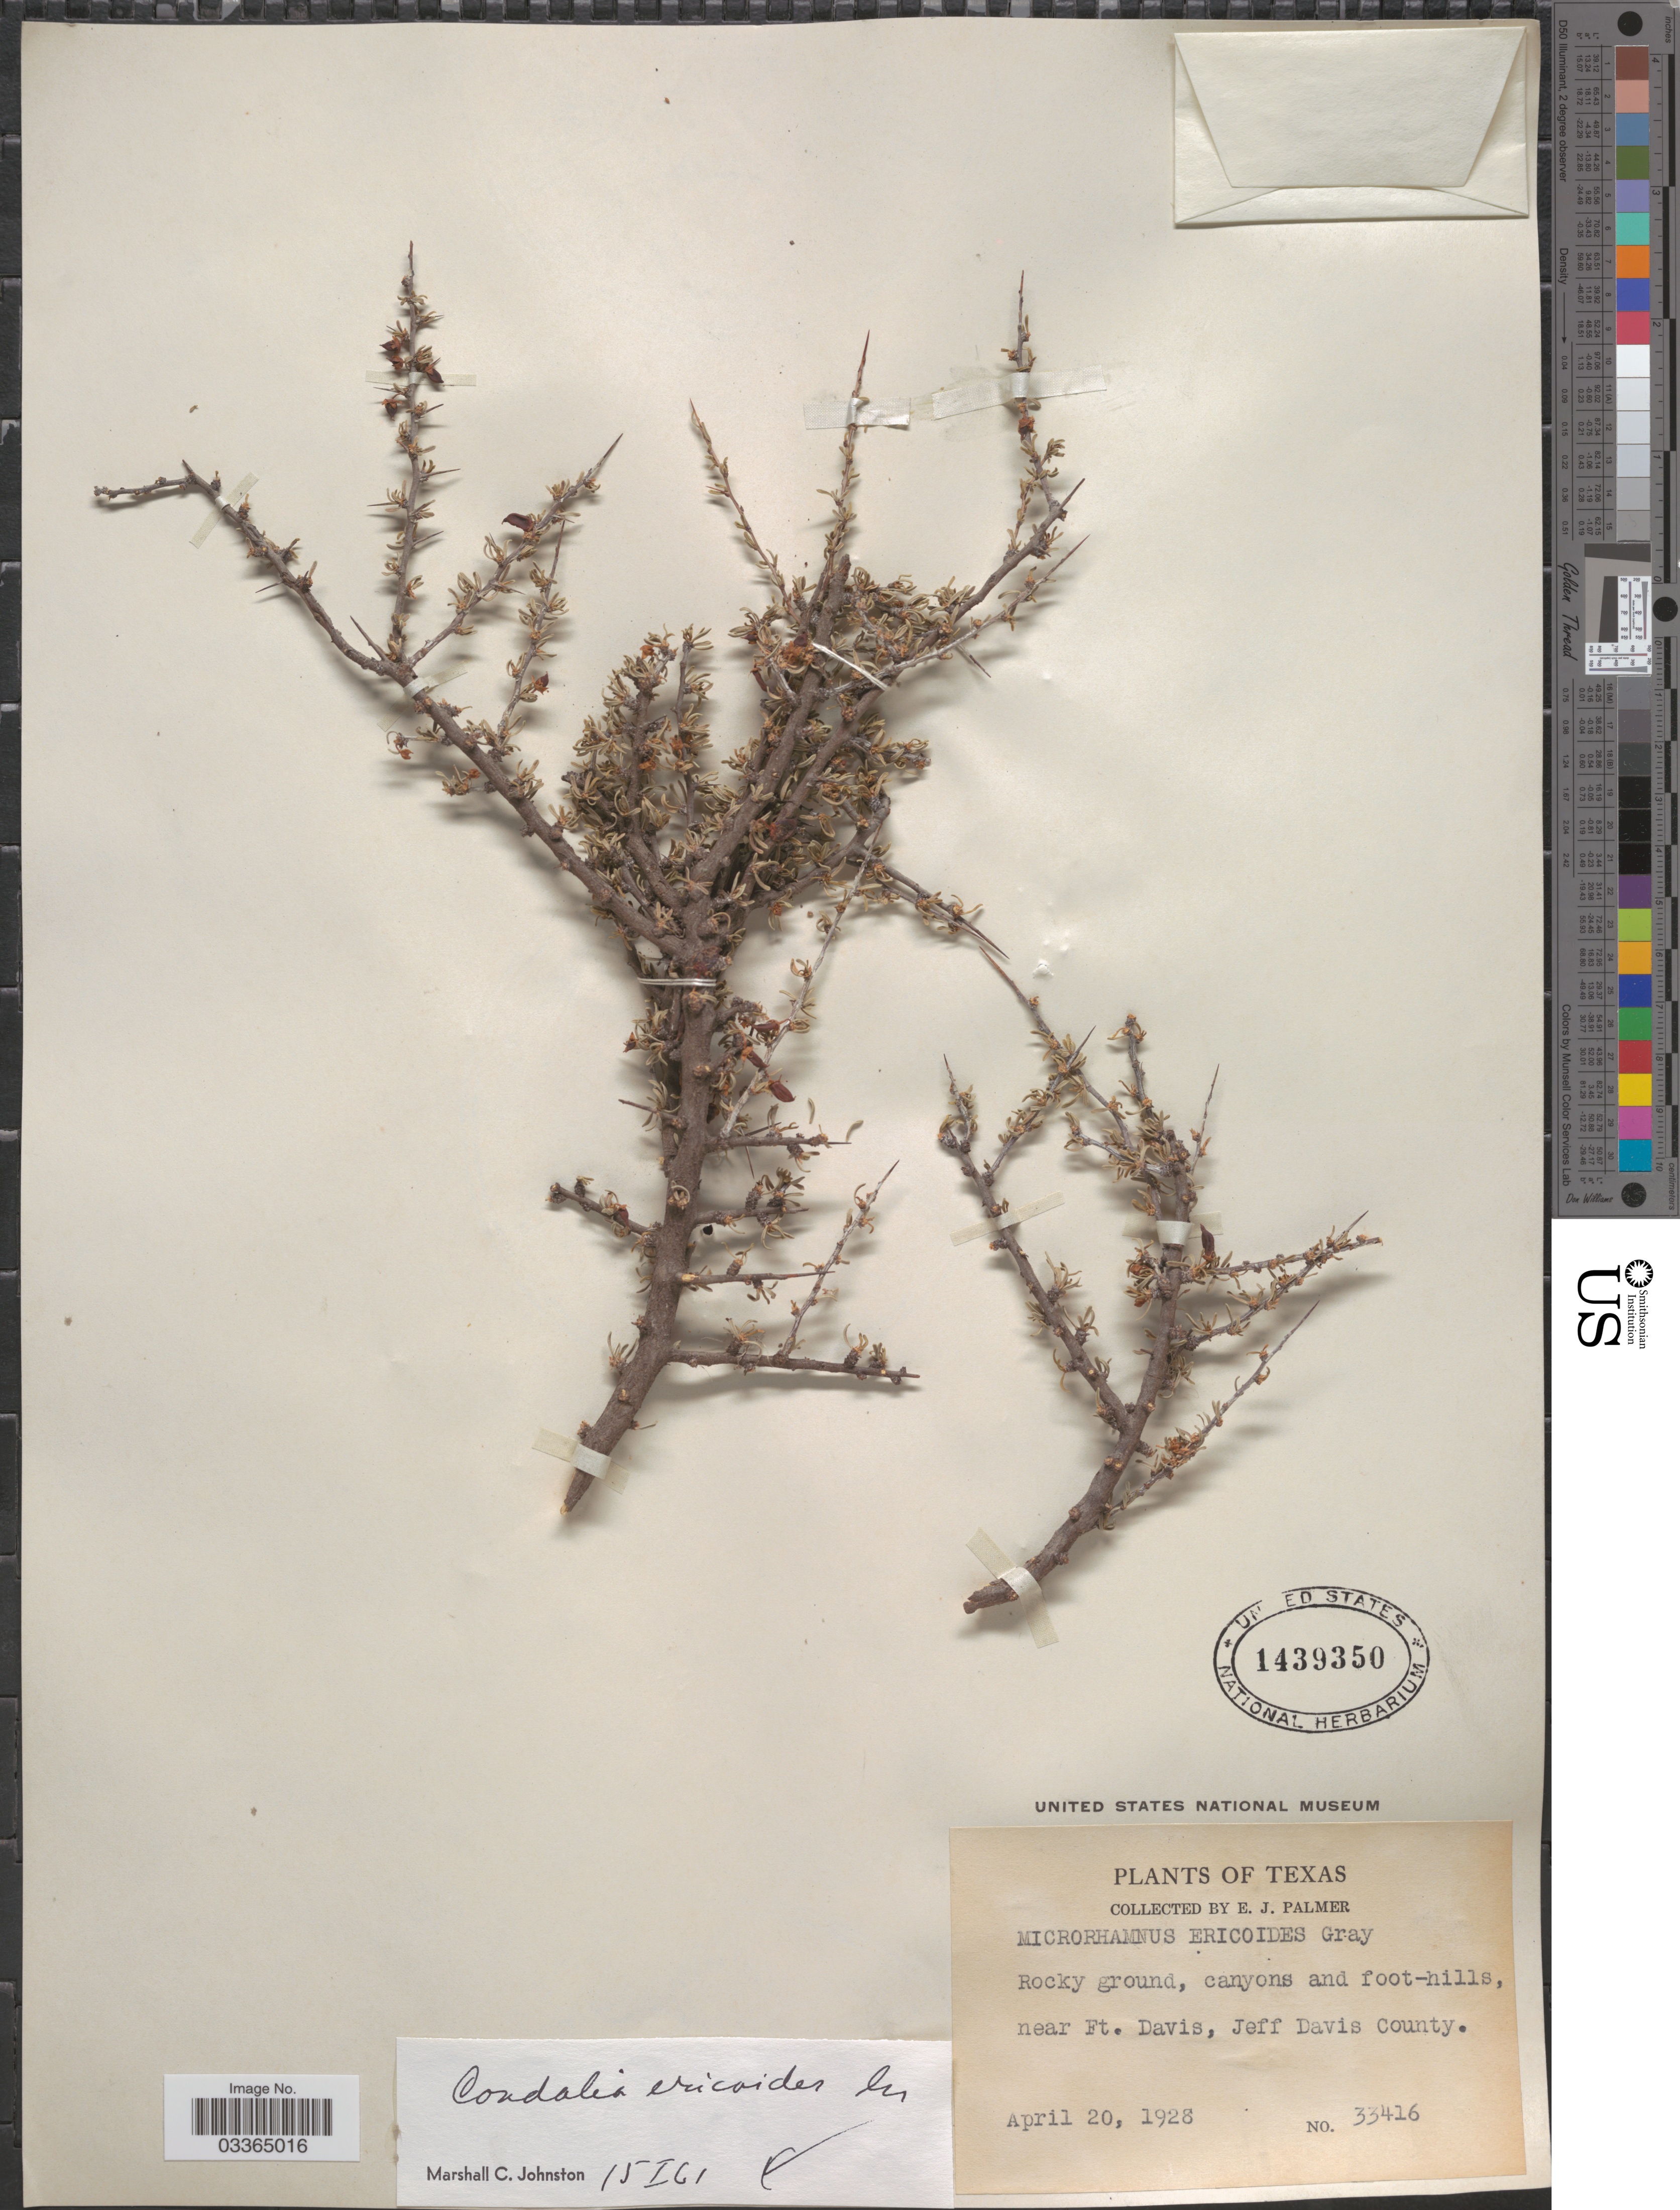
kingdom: Plantae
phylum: Tracheophyta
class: Magnoliopsida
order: Rosales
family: Rhamnaceae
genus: Condalia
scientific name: Condalia ericoides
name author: (A. Gray) M.C. Johnst.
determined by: Johnston, M. C.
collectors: E. J. Palmer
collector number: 33416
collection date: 1928-04-20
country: United States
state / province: Texas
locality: Canyons and foot-hills, near Ft. Davis, Jeff Davis County.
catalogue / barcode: US 1439350